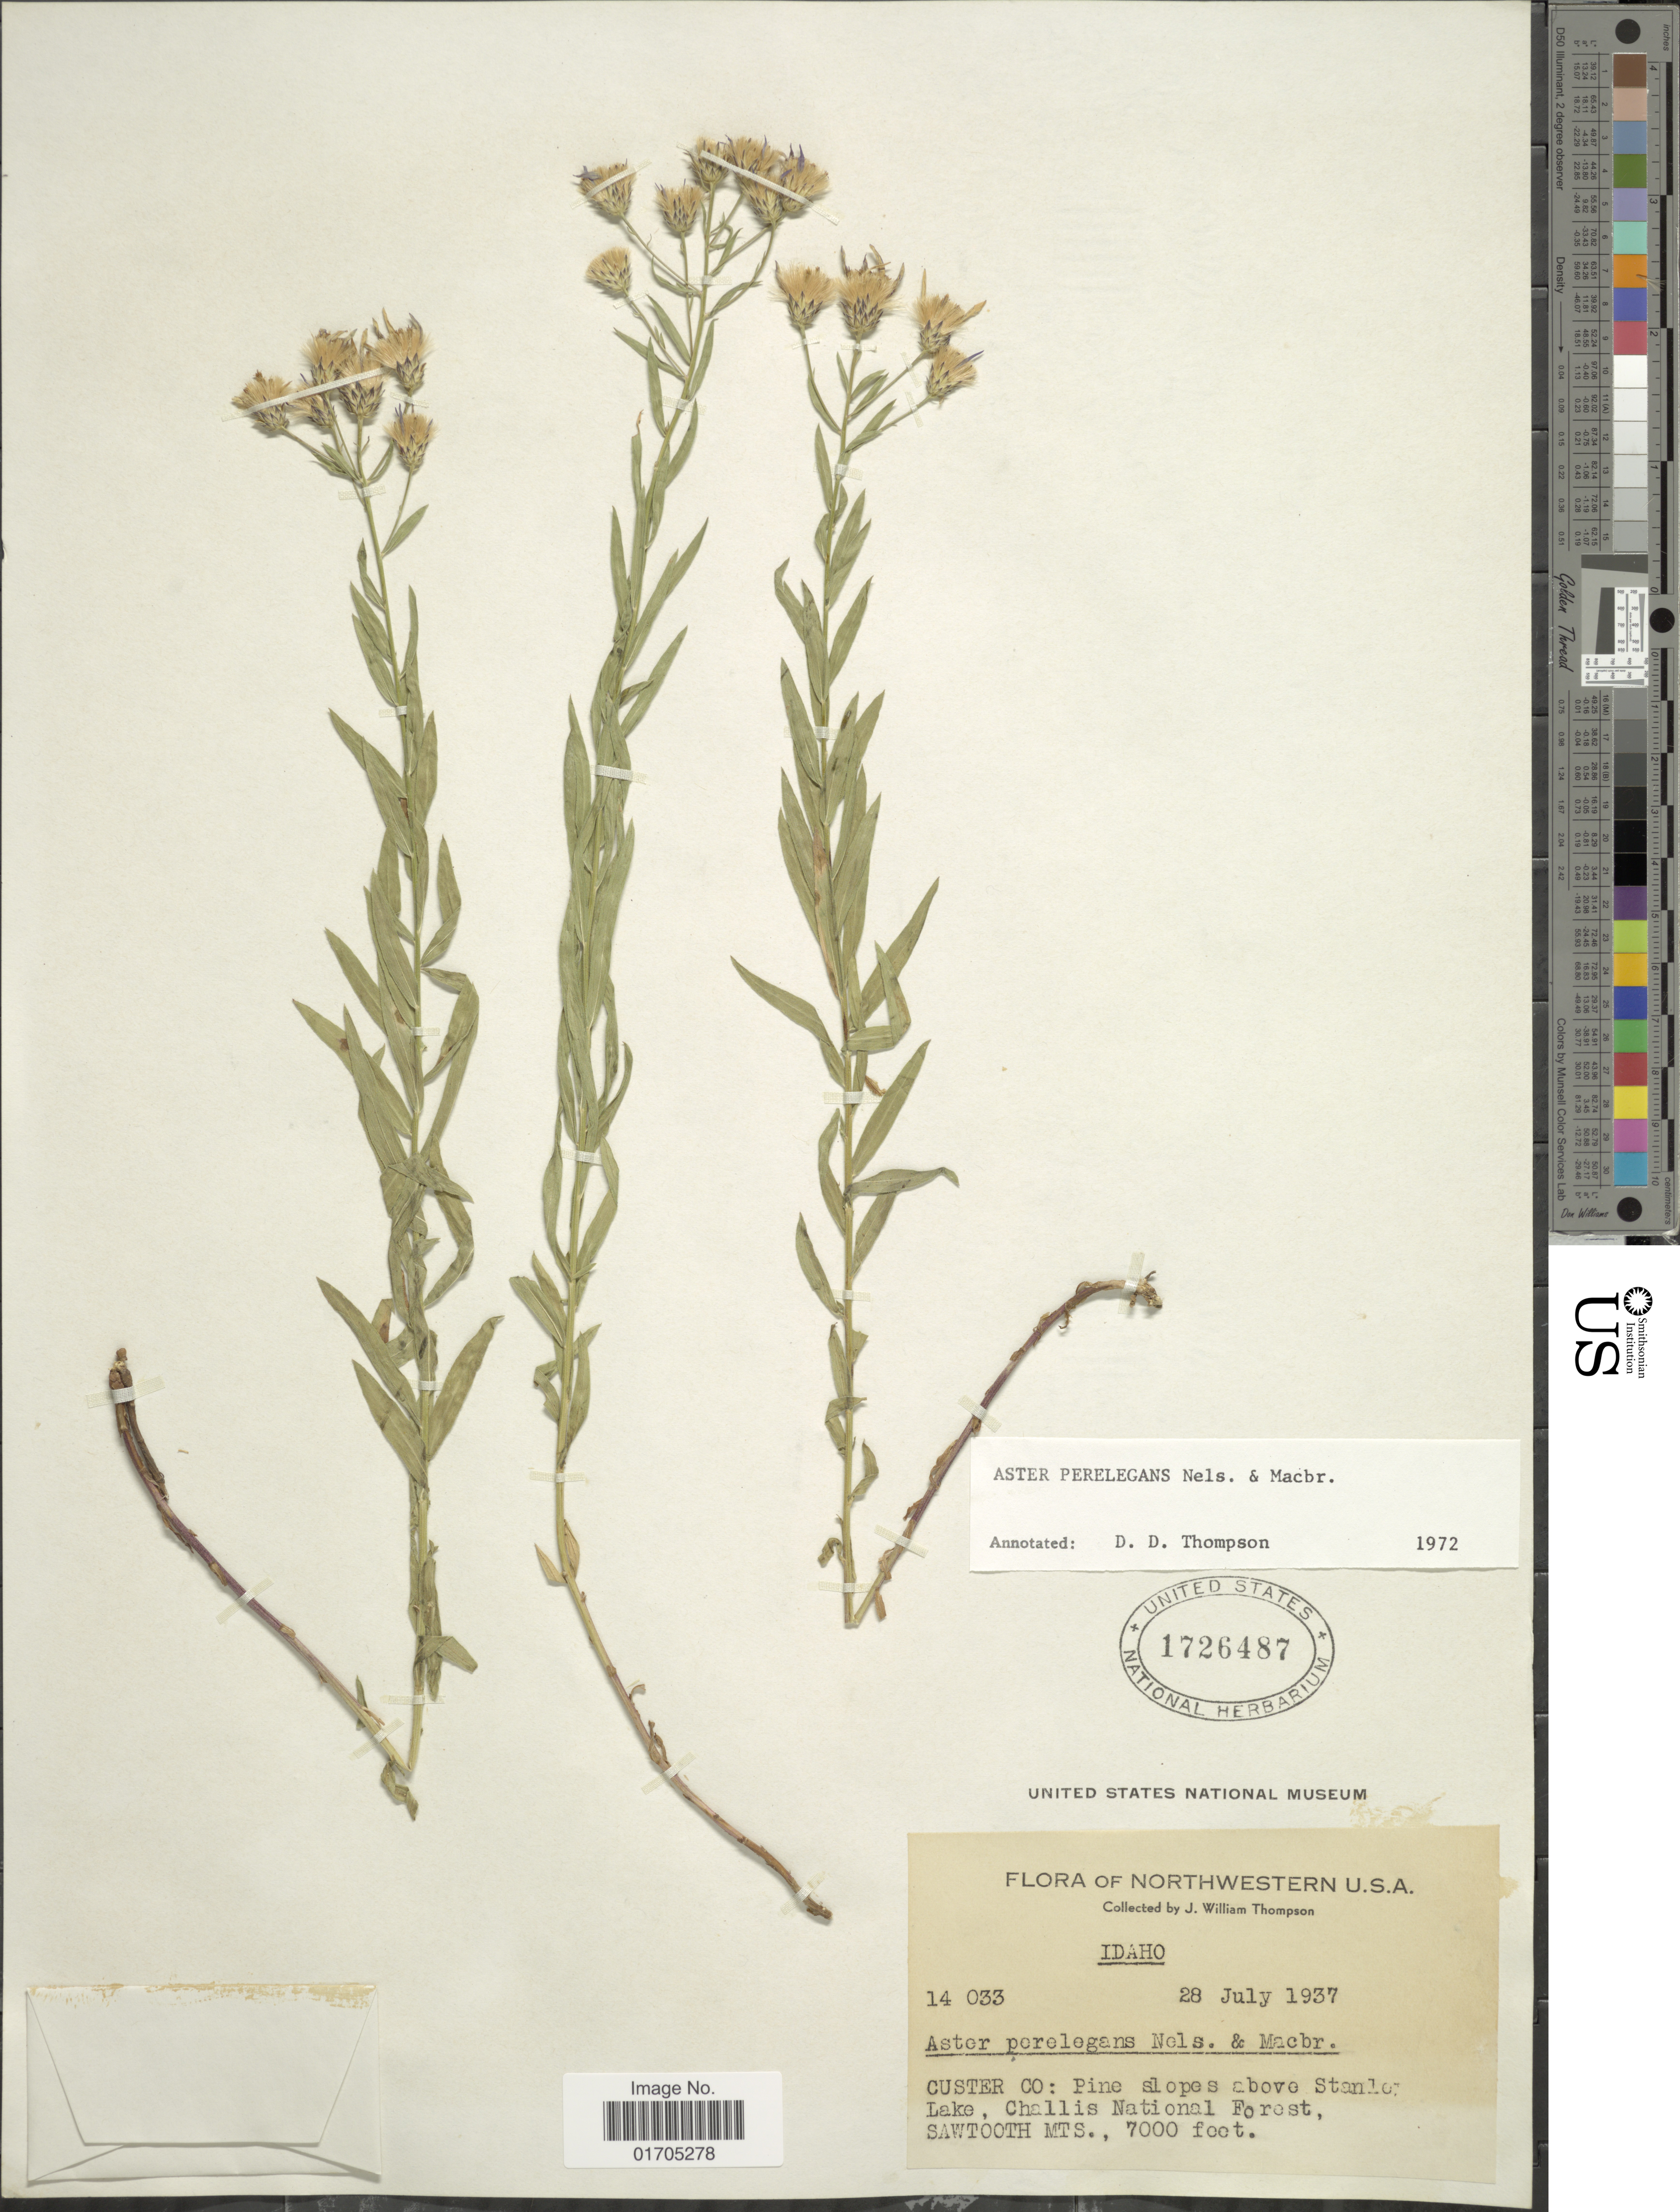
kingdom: Plantae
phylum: Tracheophyta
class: Magnoliopsida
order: Asterales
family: Asteraceae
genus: Eucephalus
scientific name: Eucephalus elegans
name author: Nutt.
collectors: J. W. Thompson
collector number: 14033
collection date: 1937-07-28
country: United States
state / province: Idaho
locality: Northwestern U.S.A., Custer Co: Pine slopes above Stanley Lake, Challis National Forest, Sawtooth Mts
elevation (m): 2134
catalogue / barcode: US 1726487